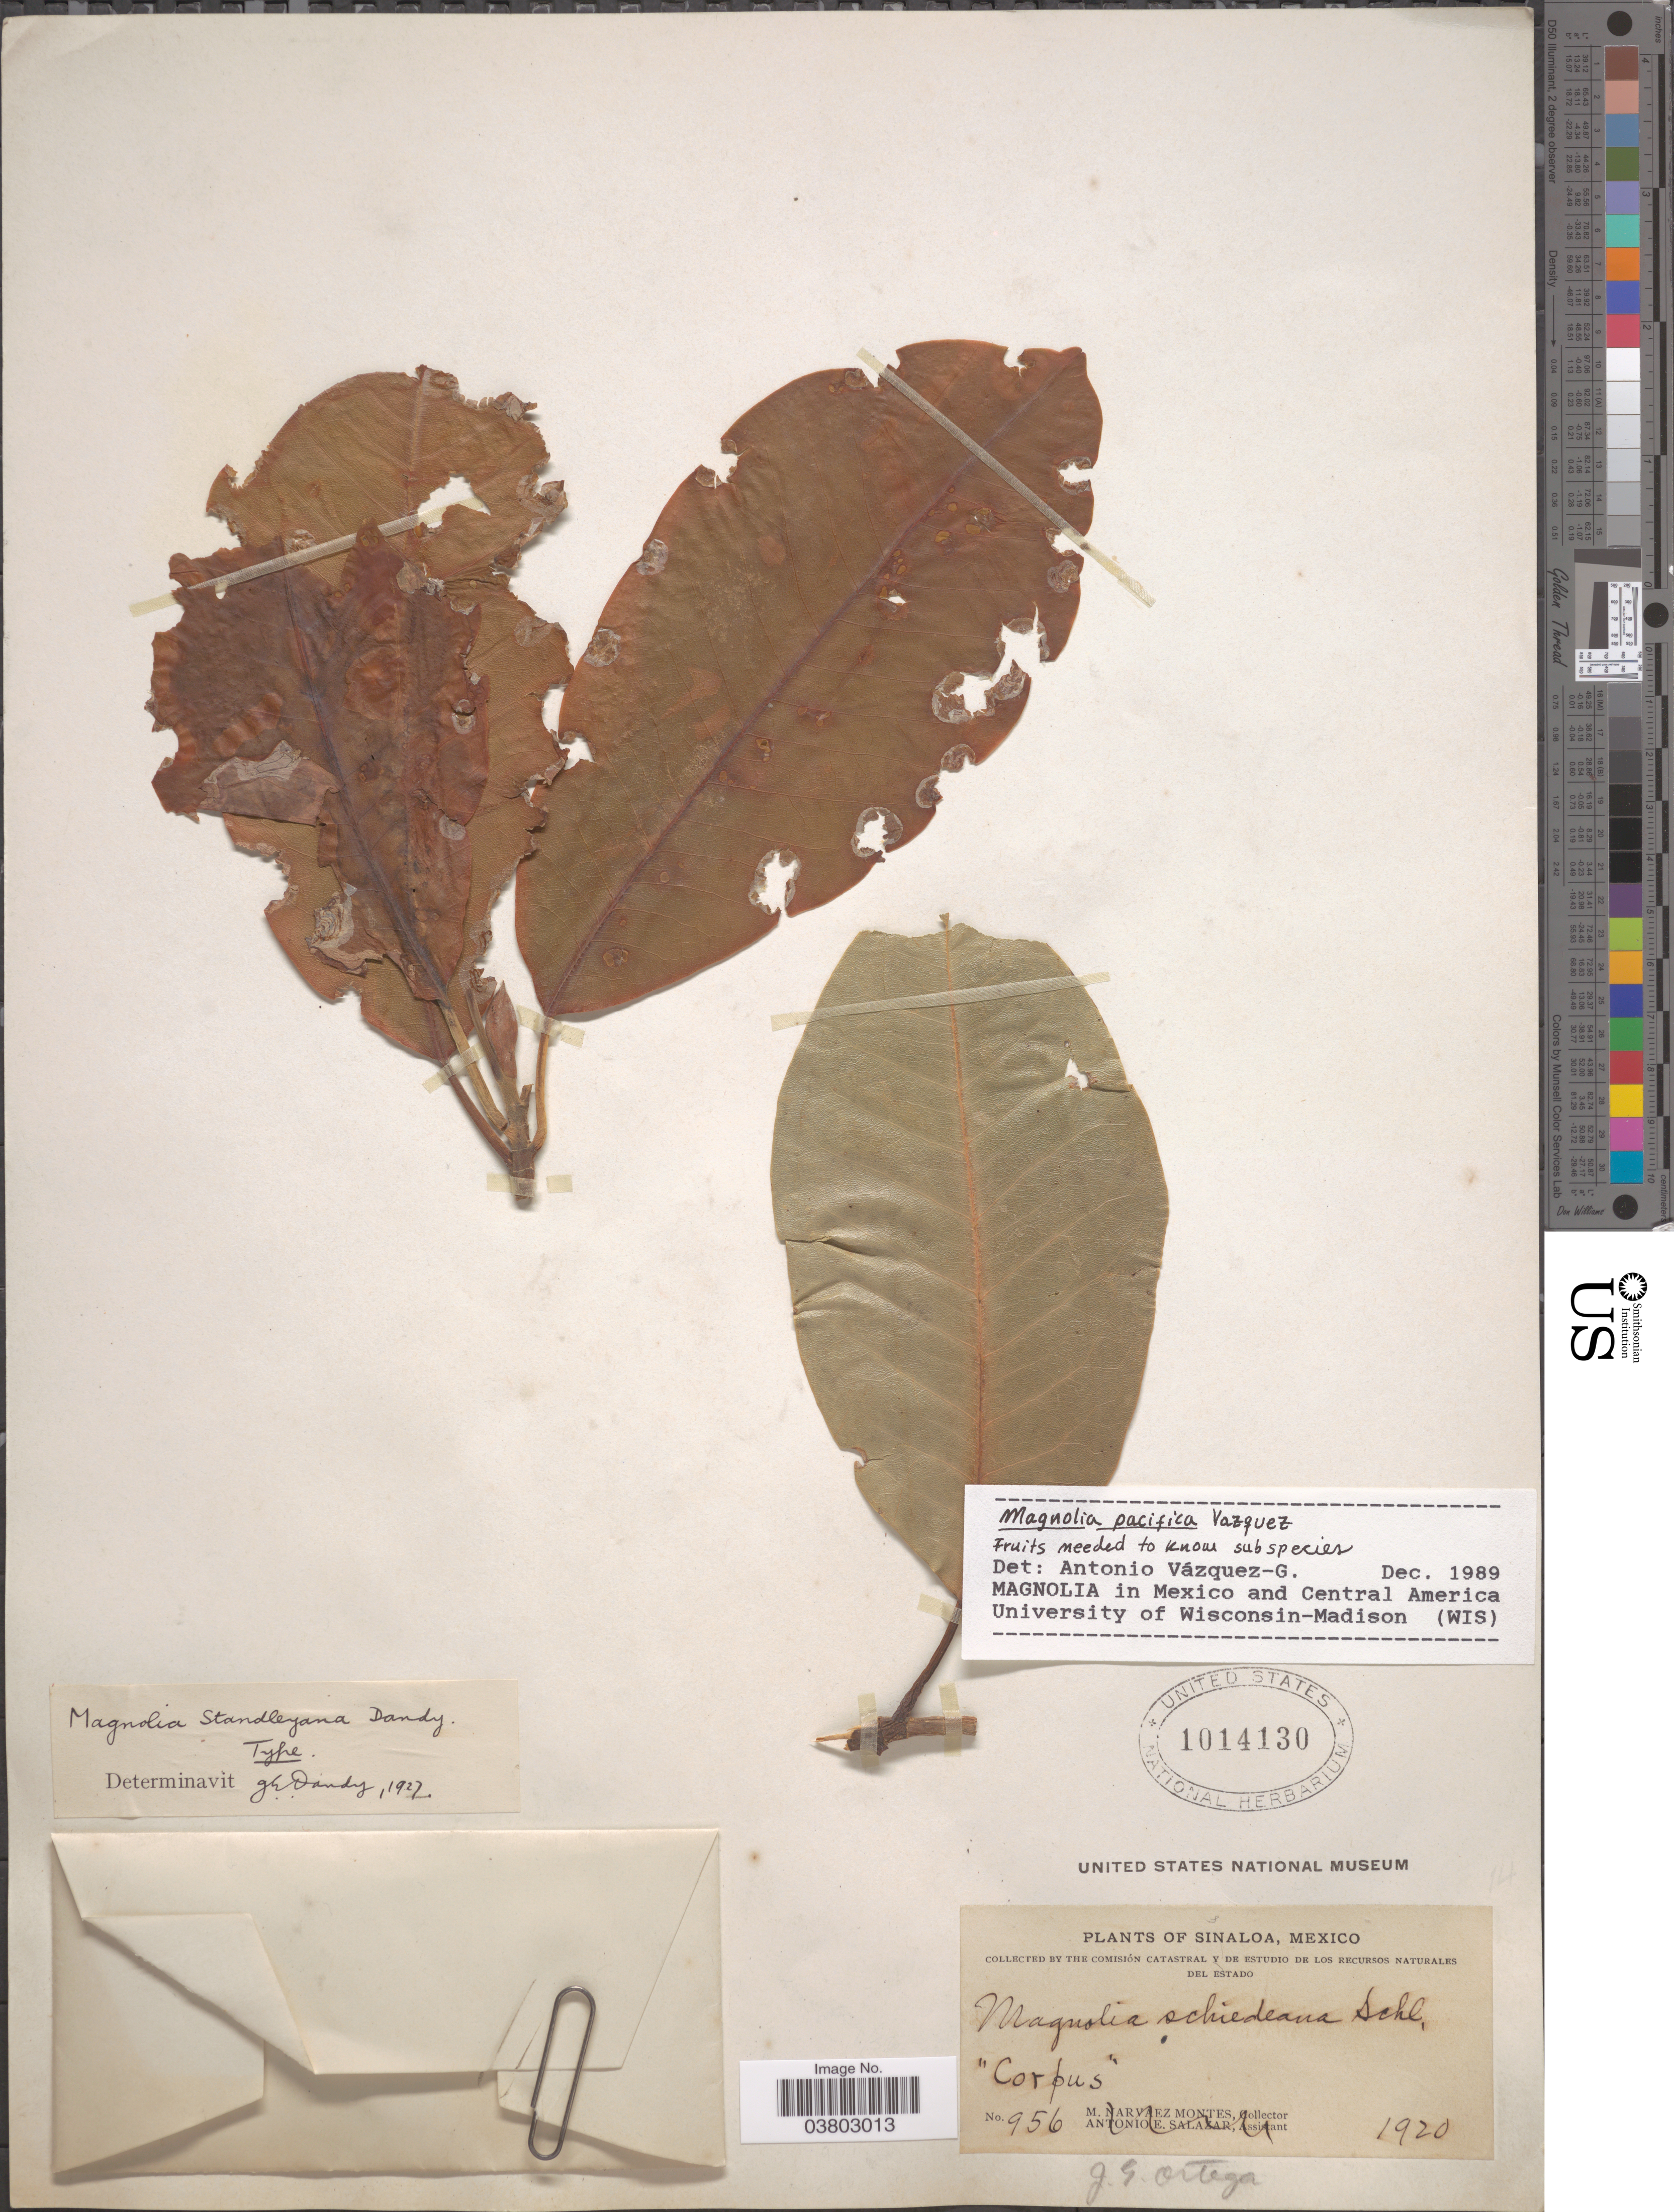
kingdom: Plantae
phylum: Tracheophyta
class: Magnoliopsida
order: Magnoliales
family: Magnoliaceae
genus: Magnolia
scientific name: Magnolia pacifica subsp. pacifica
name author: A. Vázquez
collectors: J. Ortega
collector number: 956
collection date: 1920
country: Mexico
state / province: Sinaloa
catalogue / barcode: US 1014130